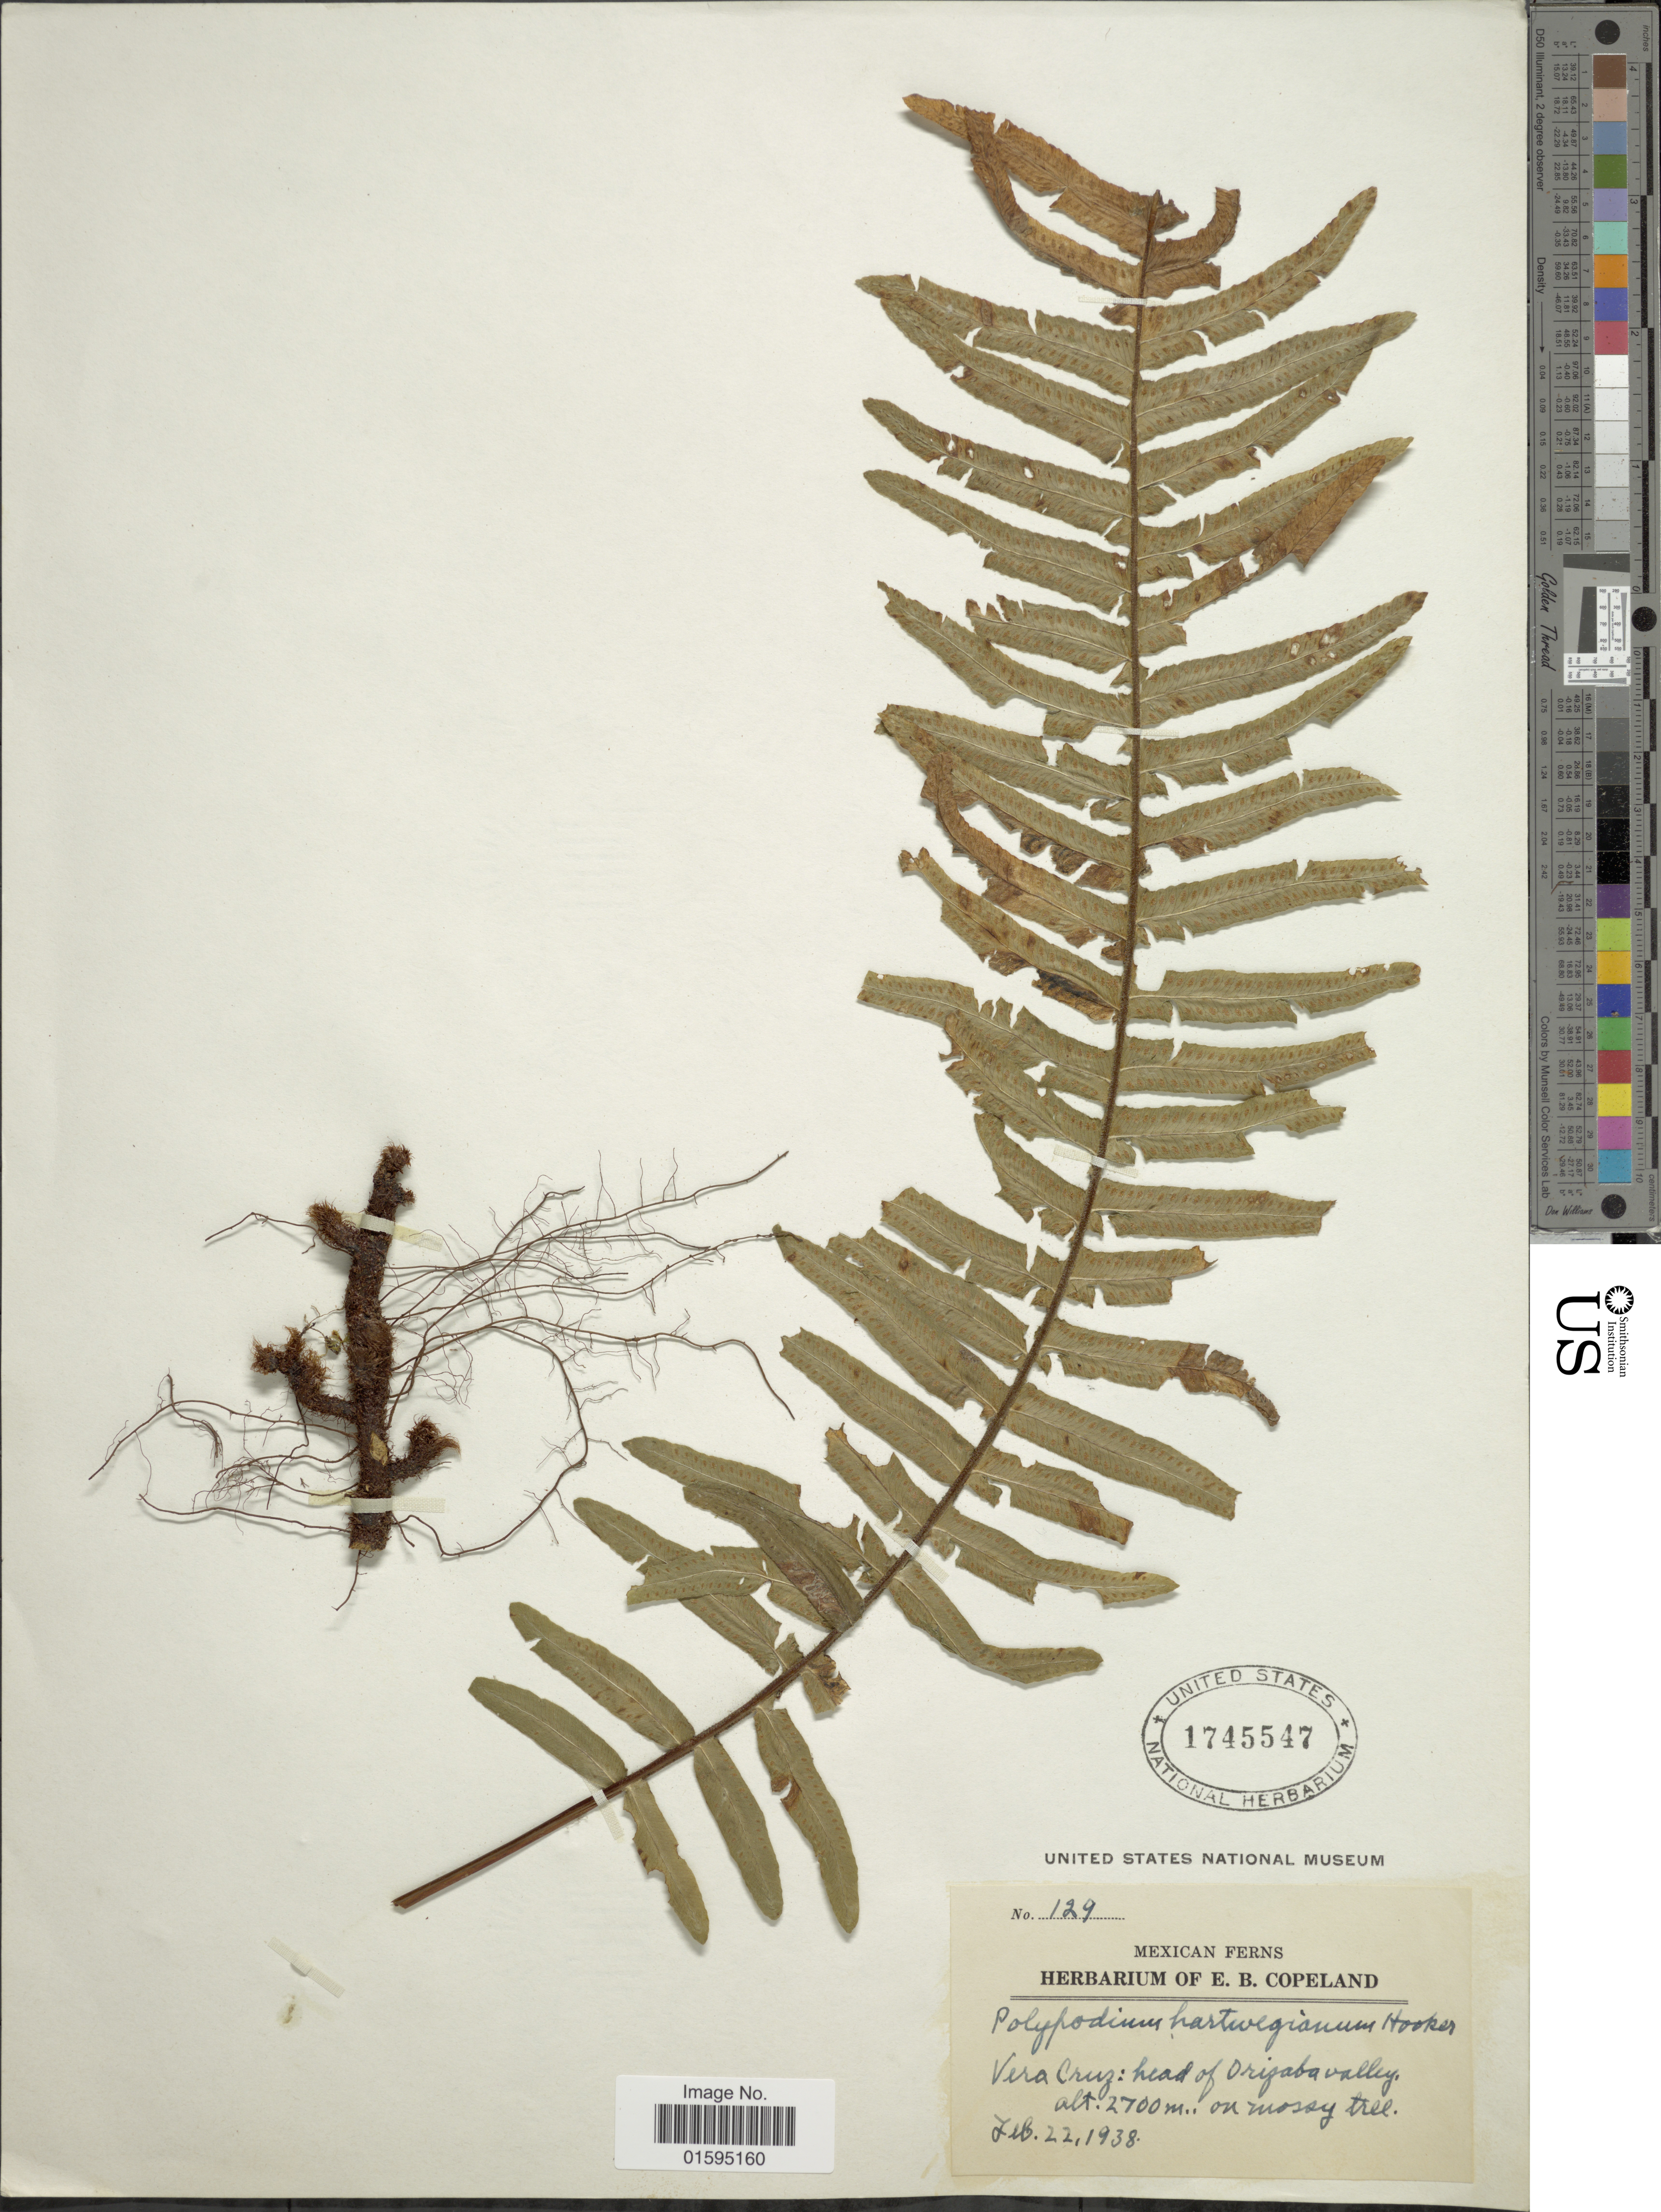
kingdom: Plantae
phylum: Tracheophyta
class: Polypodiopsida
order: Polypodiales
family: Polypodiaceae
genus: Polypodium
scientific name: Polypodium hartwegianum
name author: Hook.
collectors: ex herb. E. B. Copeland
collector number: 129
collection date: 1938-02-22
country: Mexico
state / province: Veracruz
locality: Vera Cruz: head of Orizaba valley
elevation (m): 2700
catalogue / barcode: US 1745547